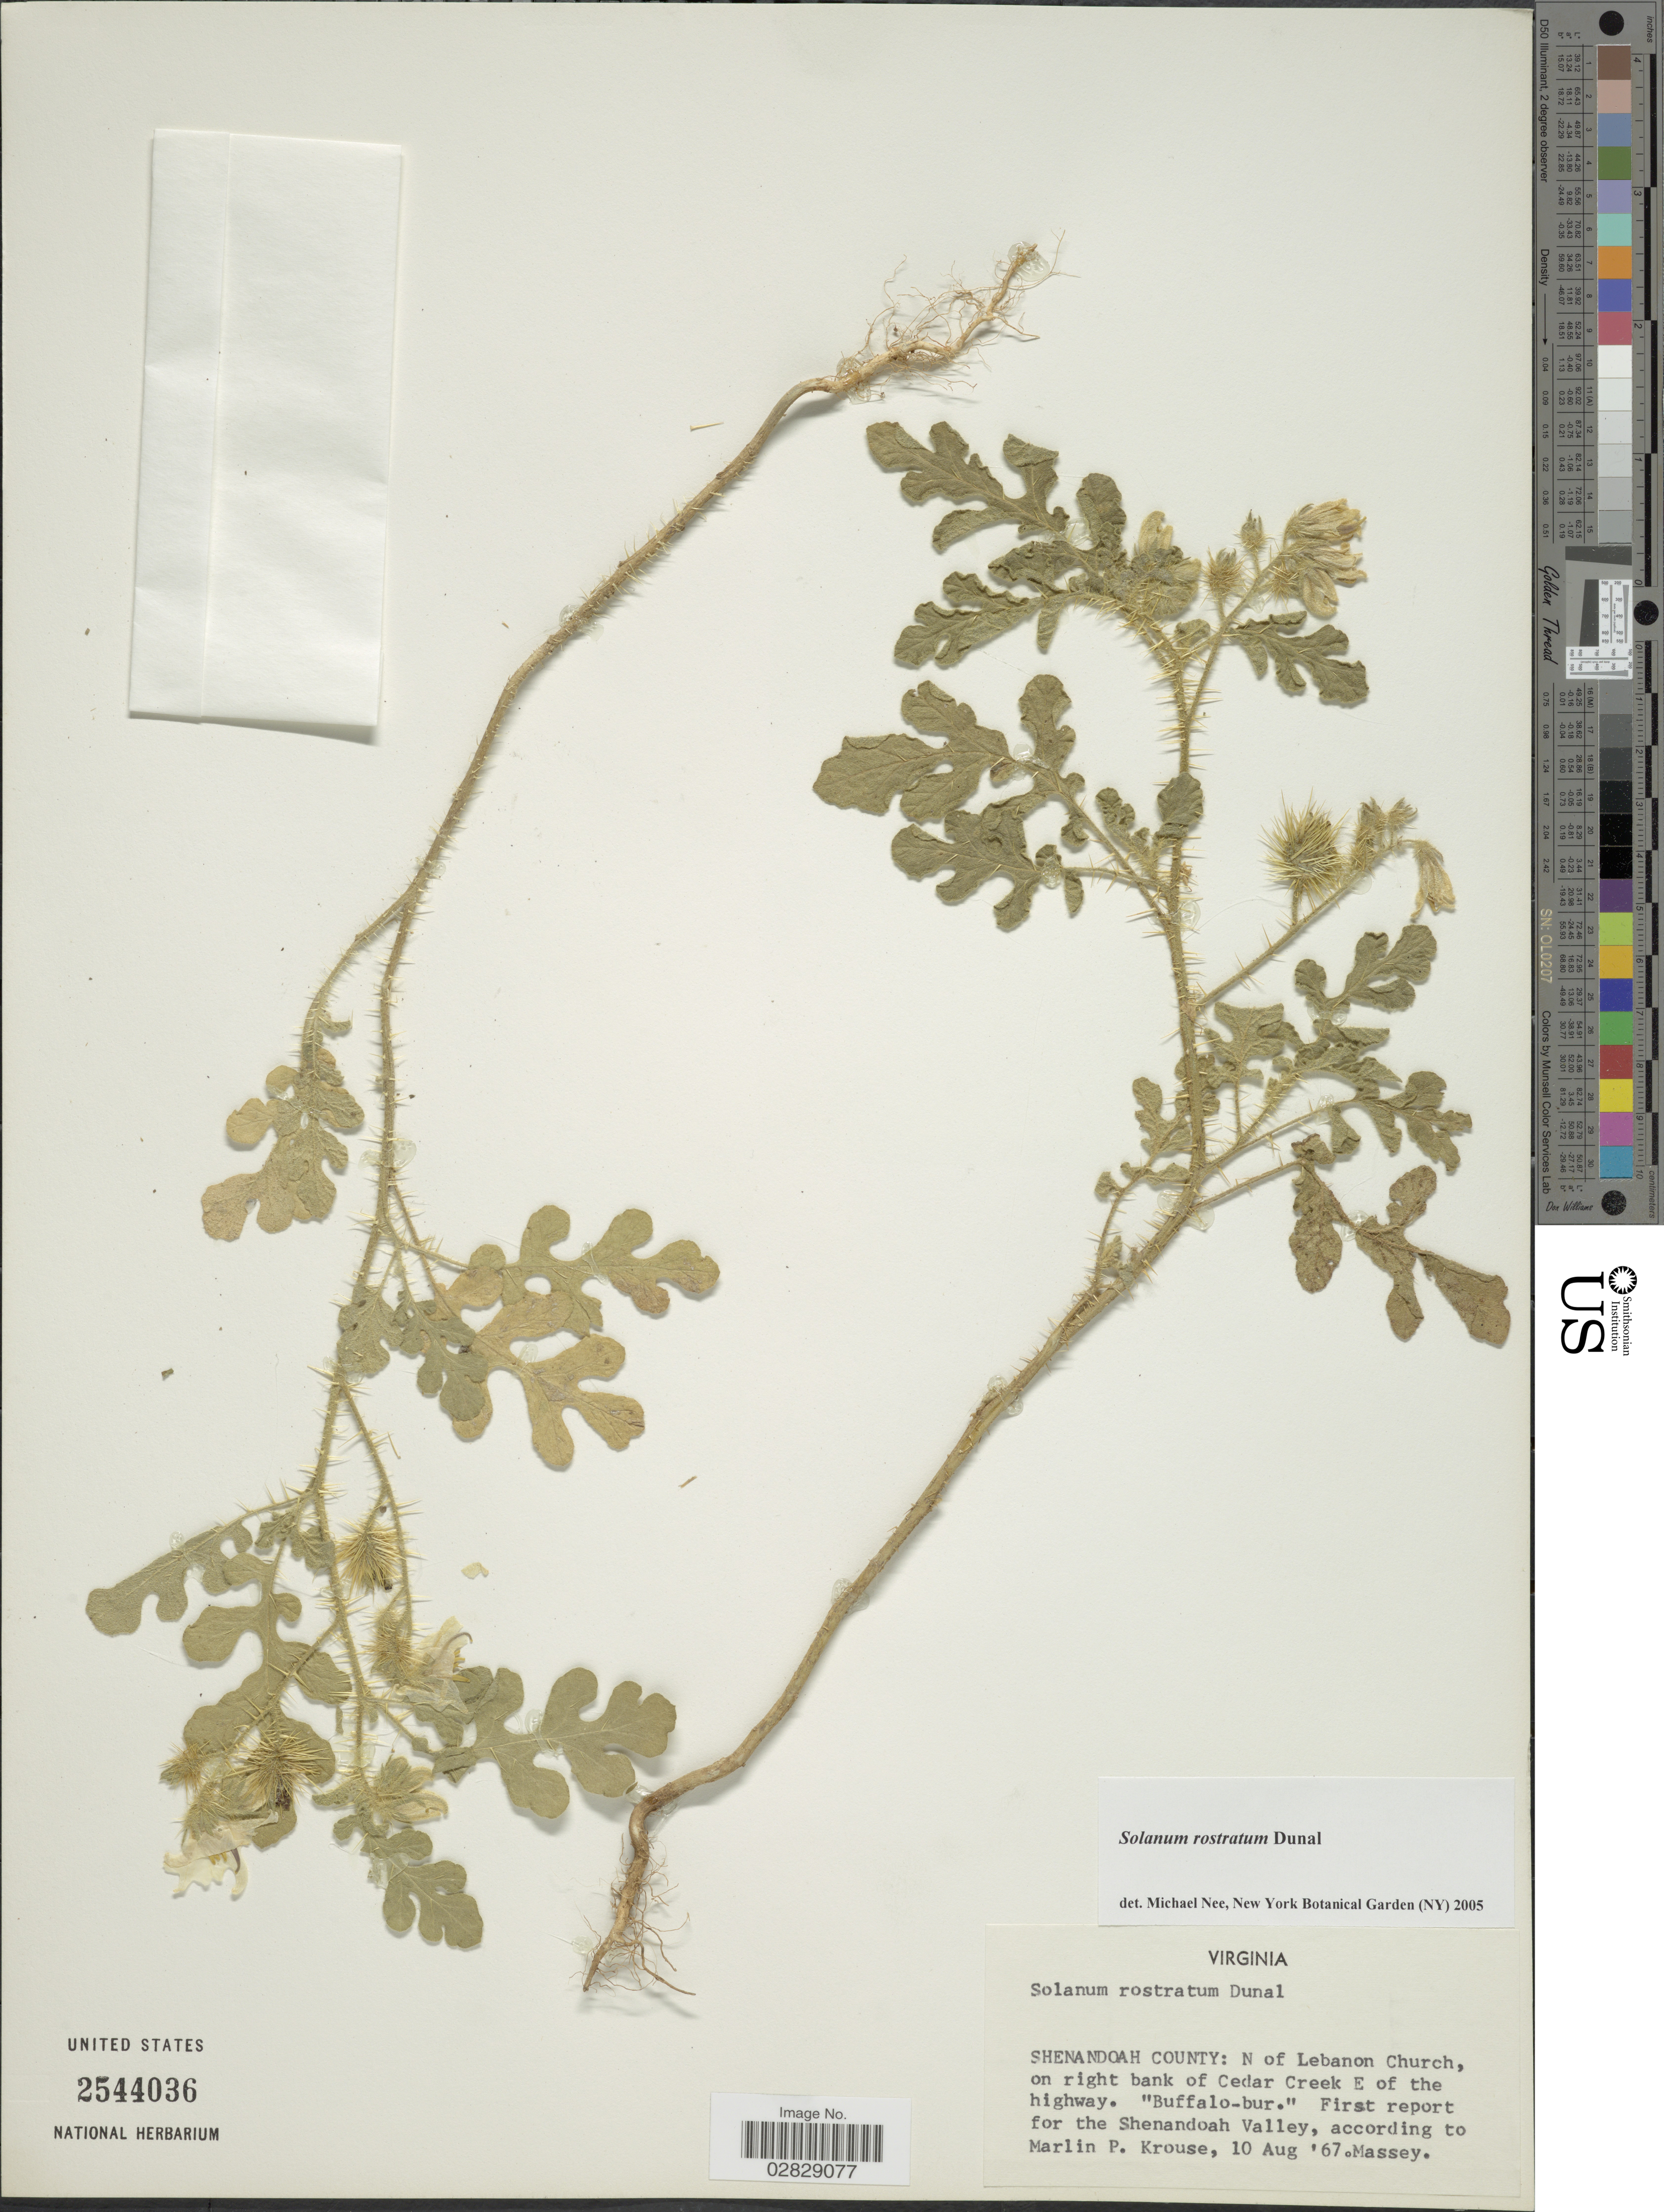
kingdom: Plantae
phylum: Tracheophyta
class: Magnoliopsida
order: Solanales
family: Solanaceae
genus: Solanum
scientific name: Solanum rostratum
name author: Dunal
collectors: M. Krouse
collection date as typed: Transcribed d/m/y: 10/8/67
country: United States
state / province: Virginia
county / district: Shenandoah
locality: Shenandoah County: N of Lebanon Church, on right bank of Cedar Creek E of the highway. "Buffalo-bur." First report for the Shenandoah Valley. Massey.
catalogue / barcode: US 2544036